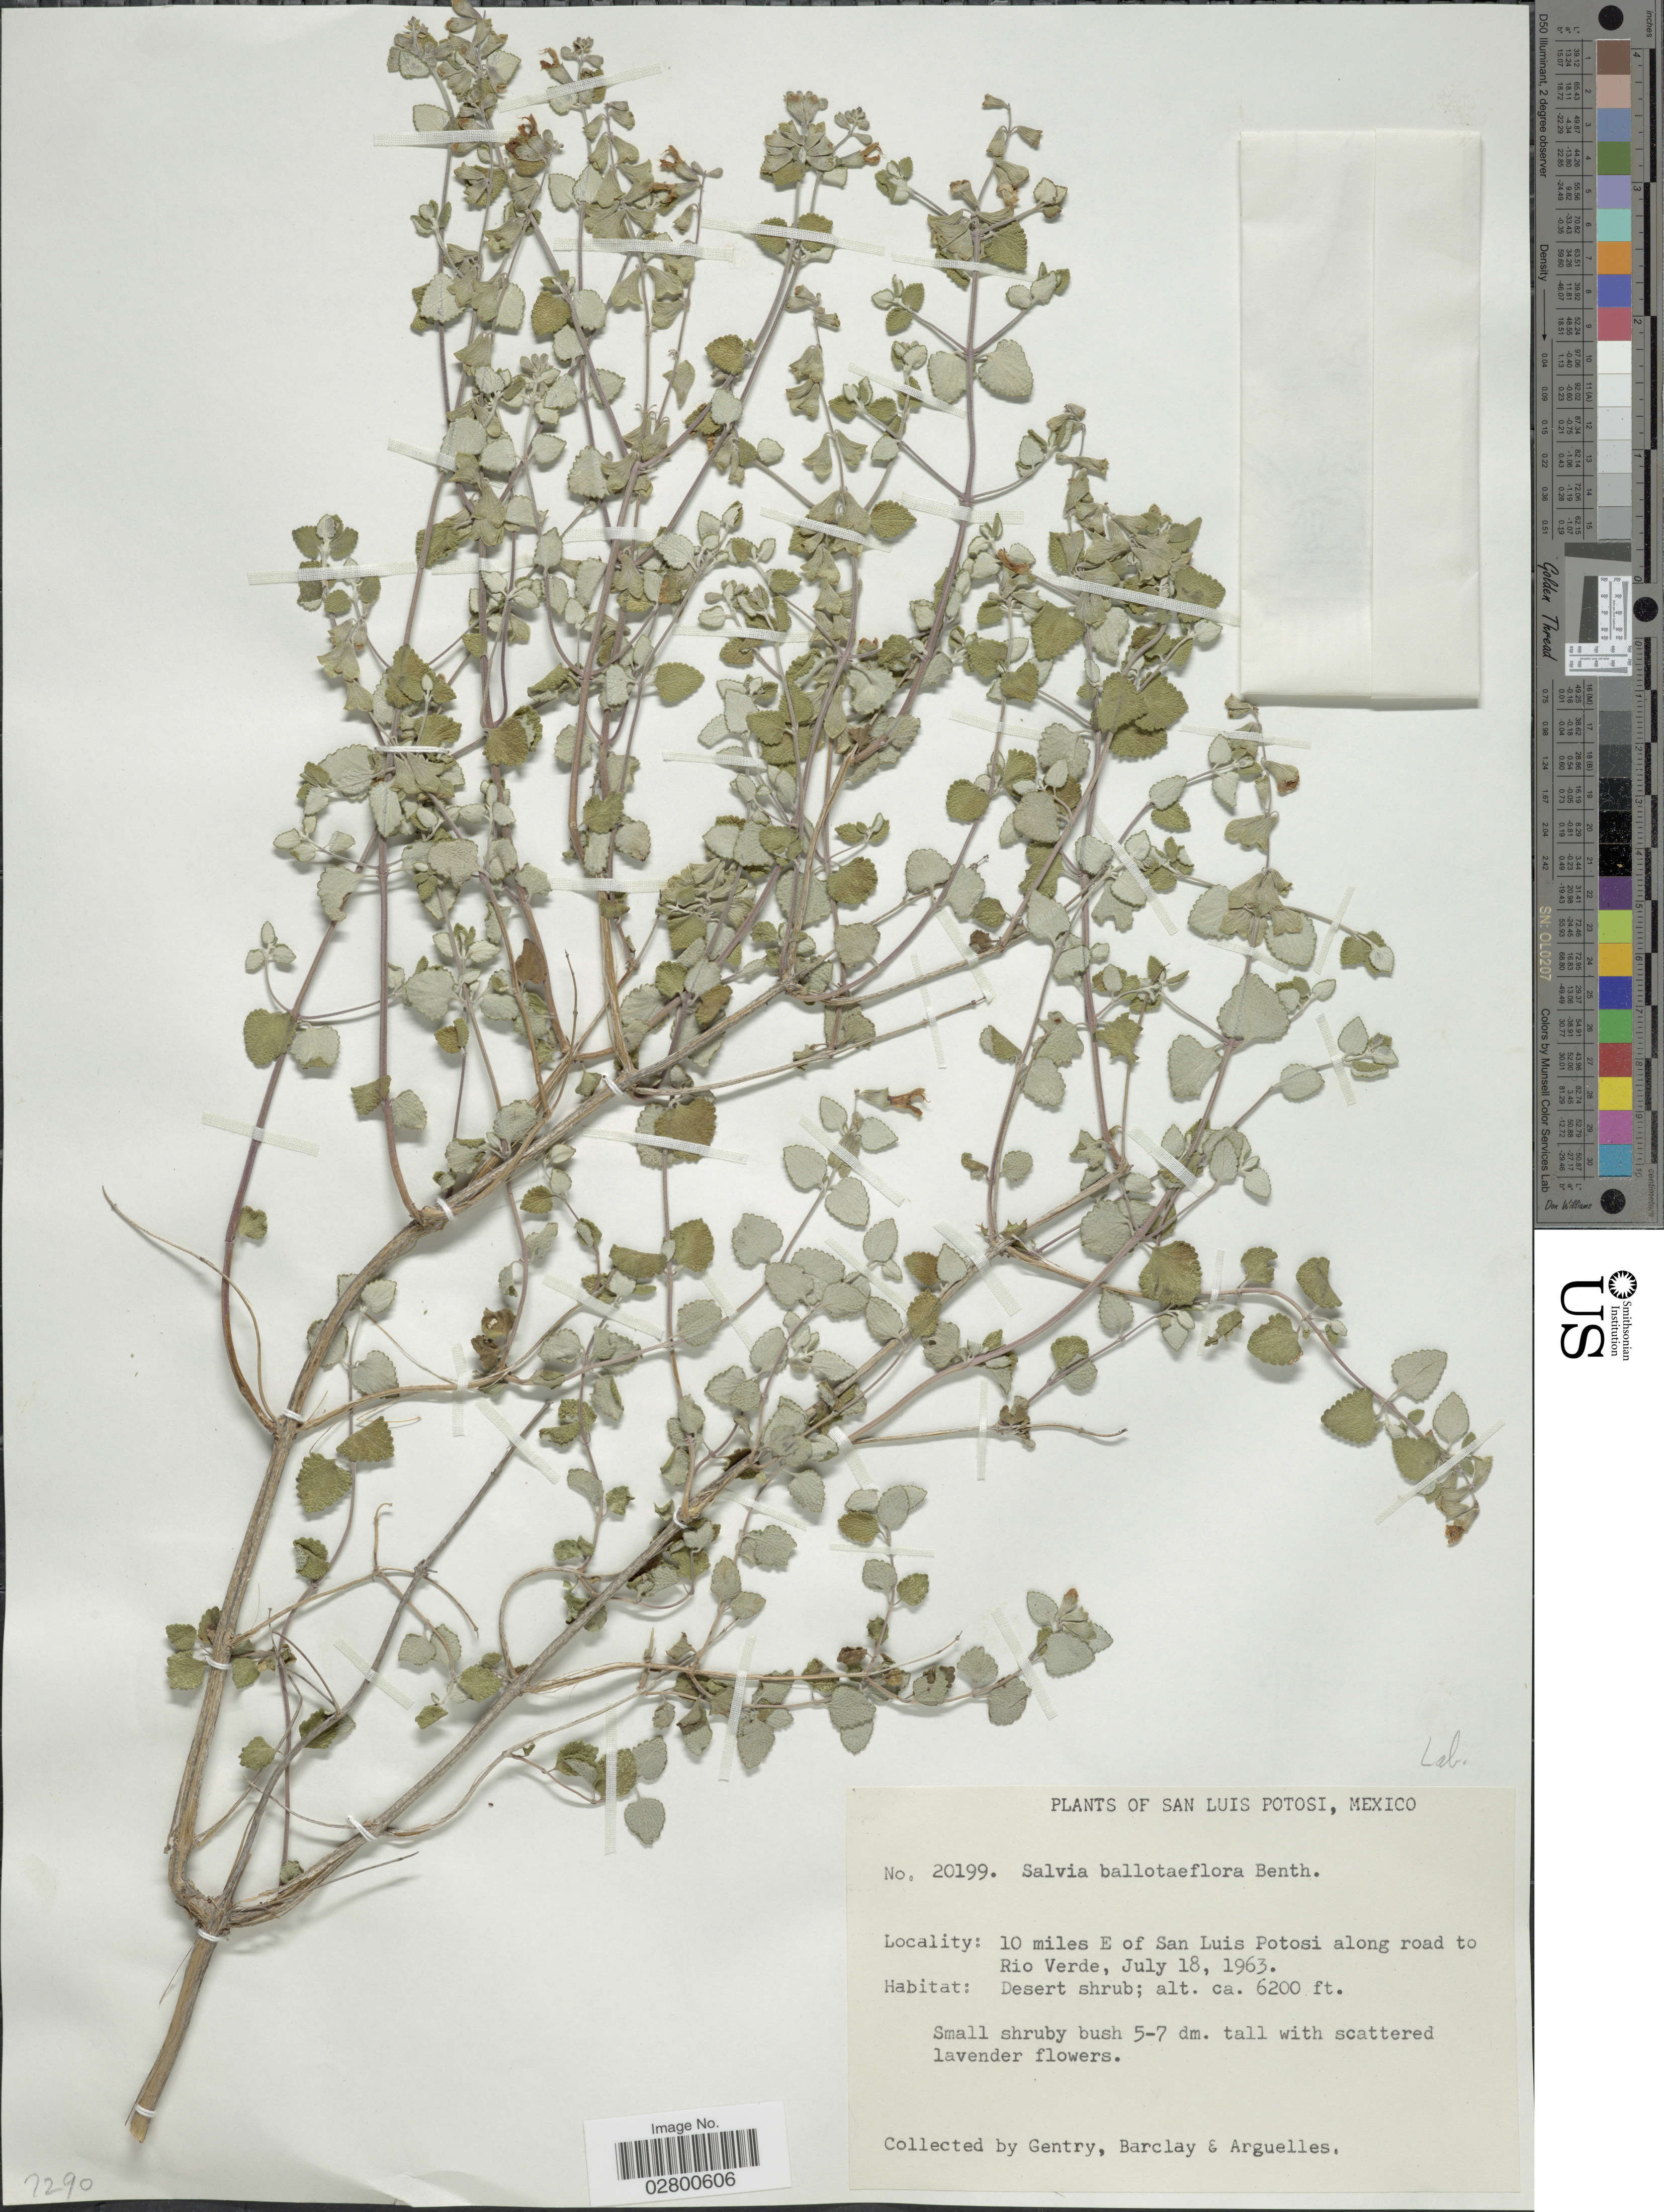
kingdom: Plantae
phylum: Tracheophyta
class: Magnoliopsida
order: Lamiales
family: Lamiaceae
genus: Salvia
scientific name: Salvia ballotiflora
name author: Benth.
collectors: Gentry, --, -- Barclay & Arguelles, --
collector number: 20199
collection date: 1963-07-18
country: Mexico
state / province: San Luis Potosí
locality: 10 miles E of San Luis Potosi along road to Rio Verde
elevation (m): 1890